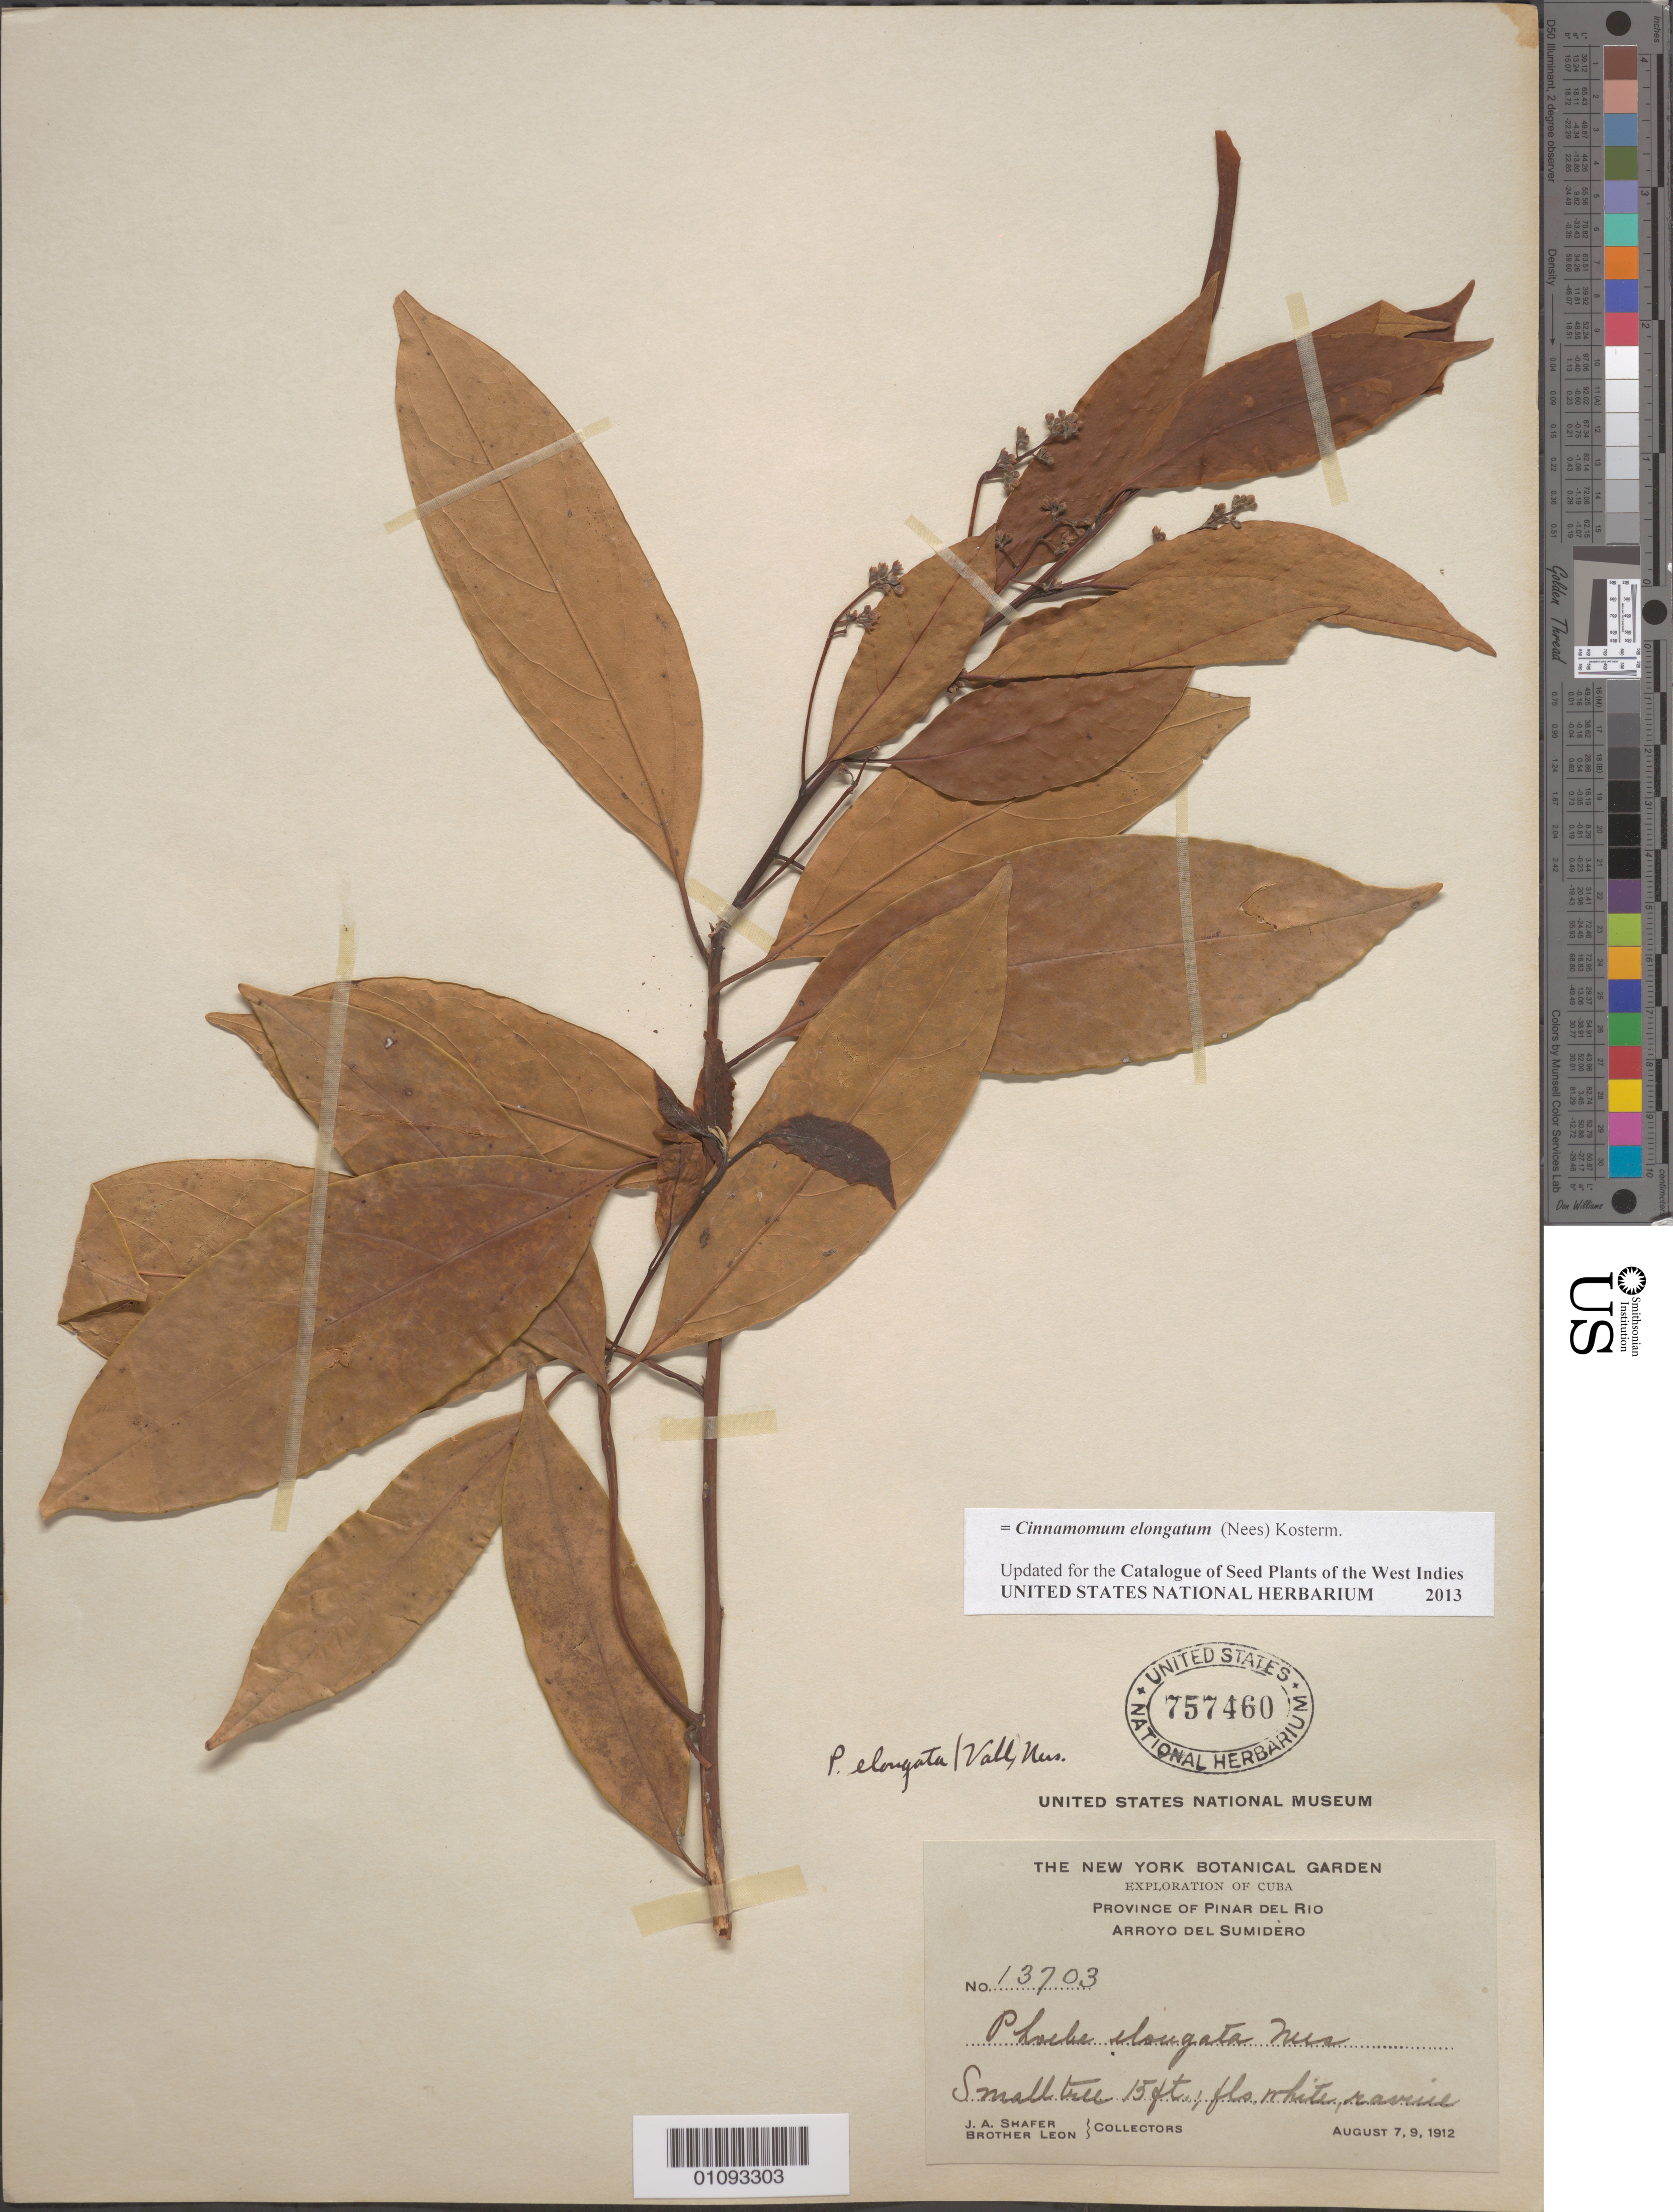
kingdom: Plantae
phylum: Tracheophyta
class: Magnoliopsida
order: Laurales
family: Lauraceae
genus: Phoebe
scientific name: Phoebe elongata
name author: (Vahl) Nees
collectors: J. A. Shafer & Bro. León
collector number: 13703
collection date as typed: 07 Aug 1912 to 09 Aug 1912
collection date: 1912-08-07/1912-08-09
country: Cuba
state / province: Pinar del Rio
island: Cuba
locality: Arroyo del Sumidero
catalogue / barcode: US 757460